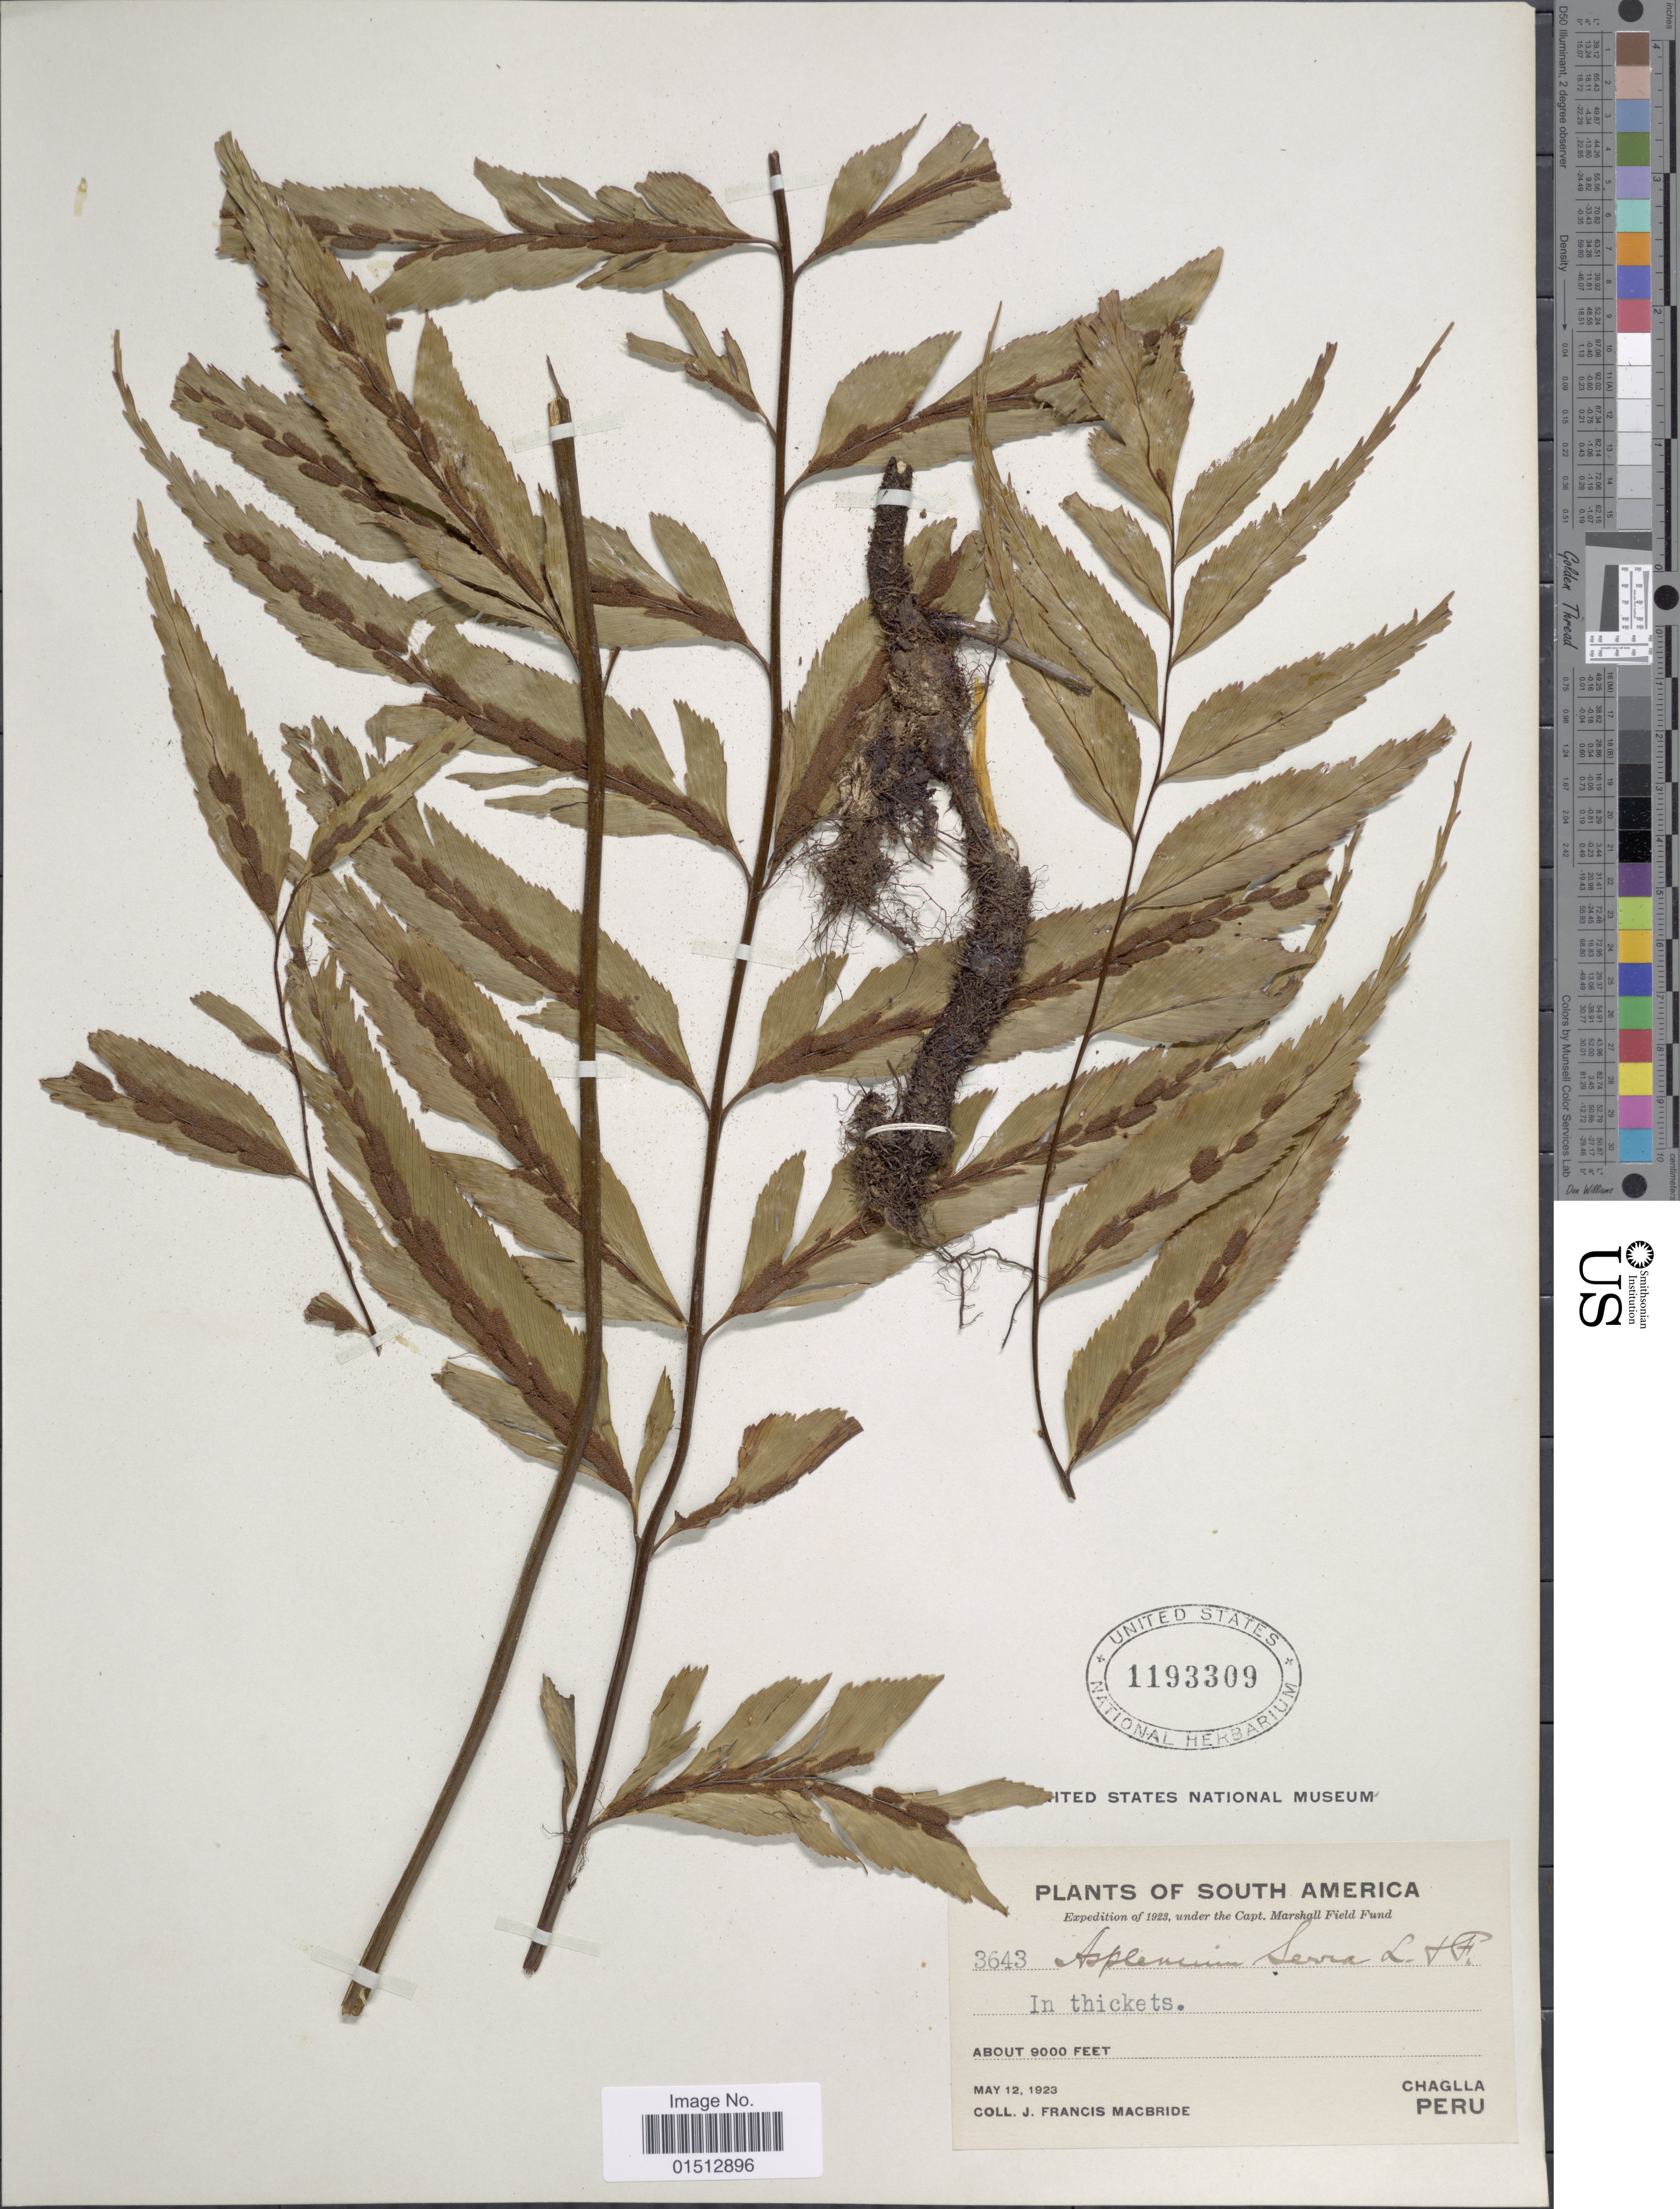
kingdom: Plantae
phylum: Tracheophyta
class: Polypodiopsida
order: Polypodiales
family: Aspleniaceae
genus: Asplenium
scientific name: Asplenium serra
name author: Langsd. & Fisch.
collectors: J. F. Macbride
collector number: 3643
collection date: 1923-05-12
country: Peru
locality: Chaglla, Peru.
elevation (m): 2743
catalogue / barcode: US 1193309